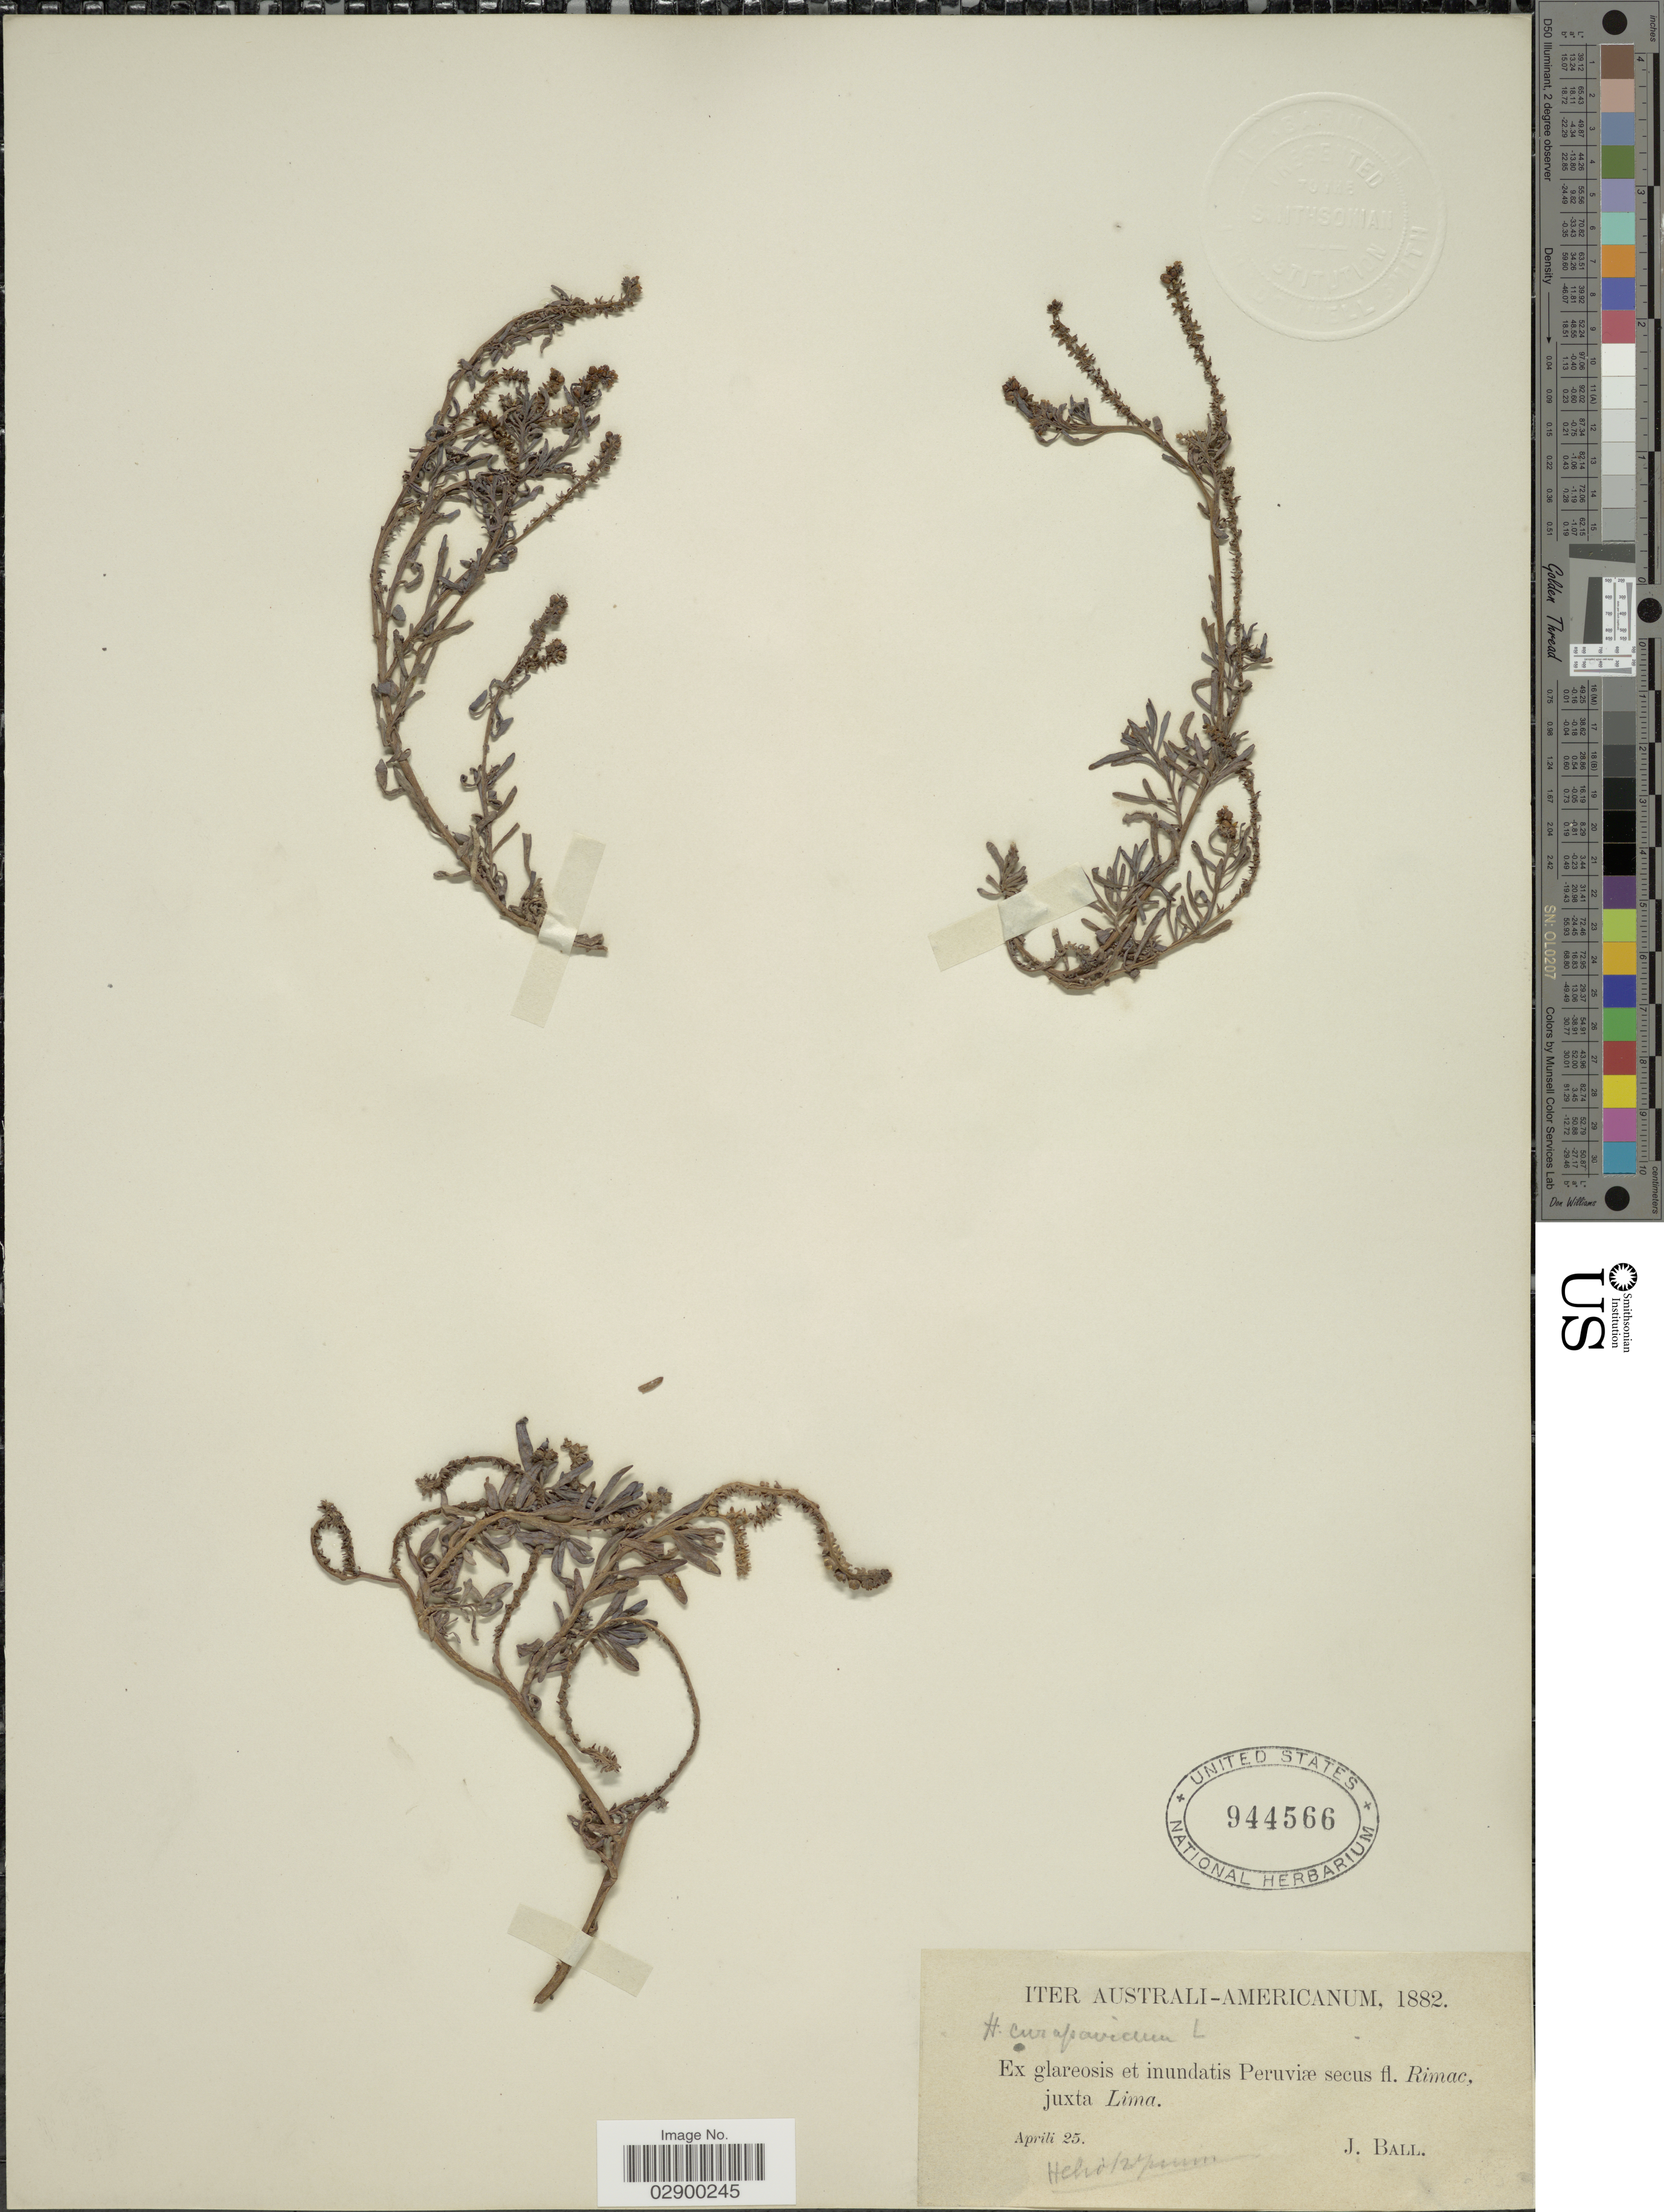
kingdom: Plantae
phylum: Tracheophyta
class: Magnoliopsida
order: Boraginales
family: Heliotropiaceae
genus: Heliotropium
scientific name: Heliotropium curassavicum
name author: L.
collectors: J. Ball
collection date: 1882-04-25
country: Peru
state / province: Lima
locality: Ex glareosis et inundatis Peruviæ secus fl. Rimac, juxta Lima.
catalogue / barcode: US 944566